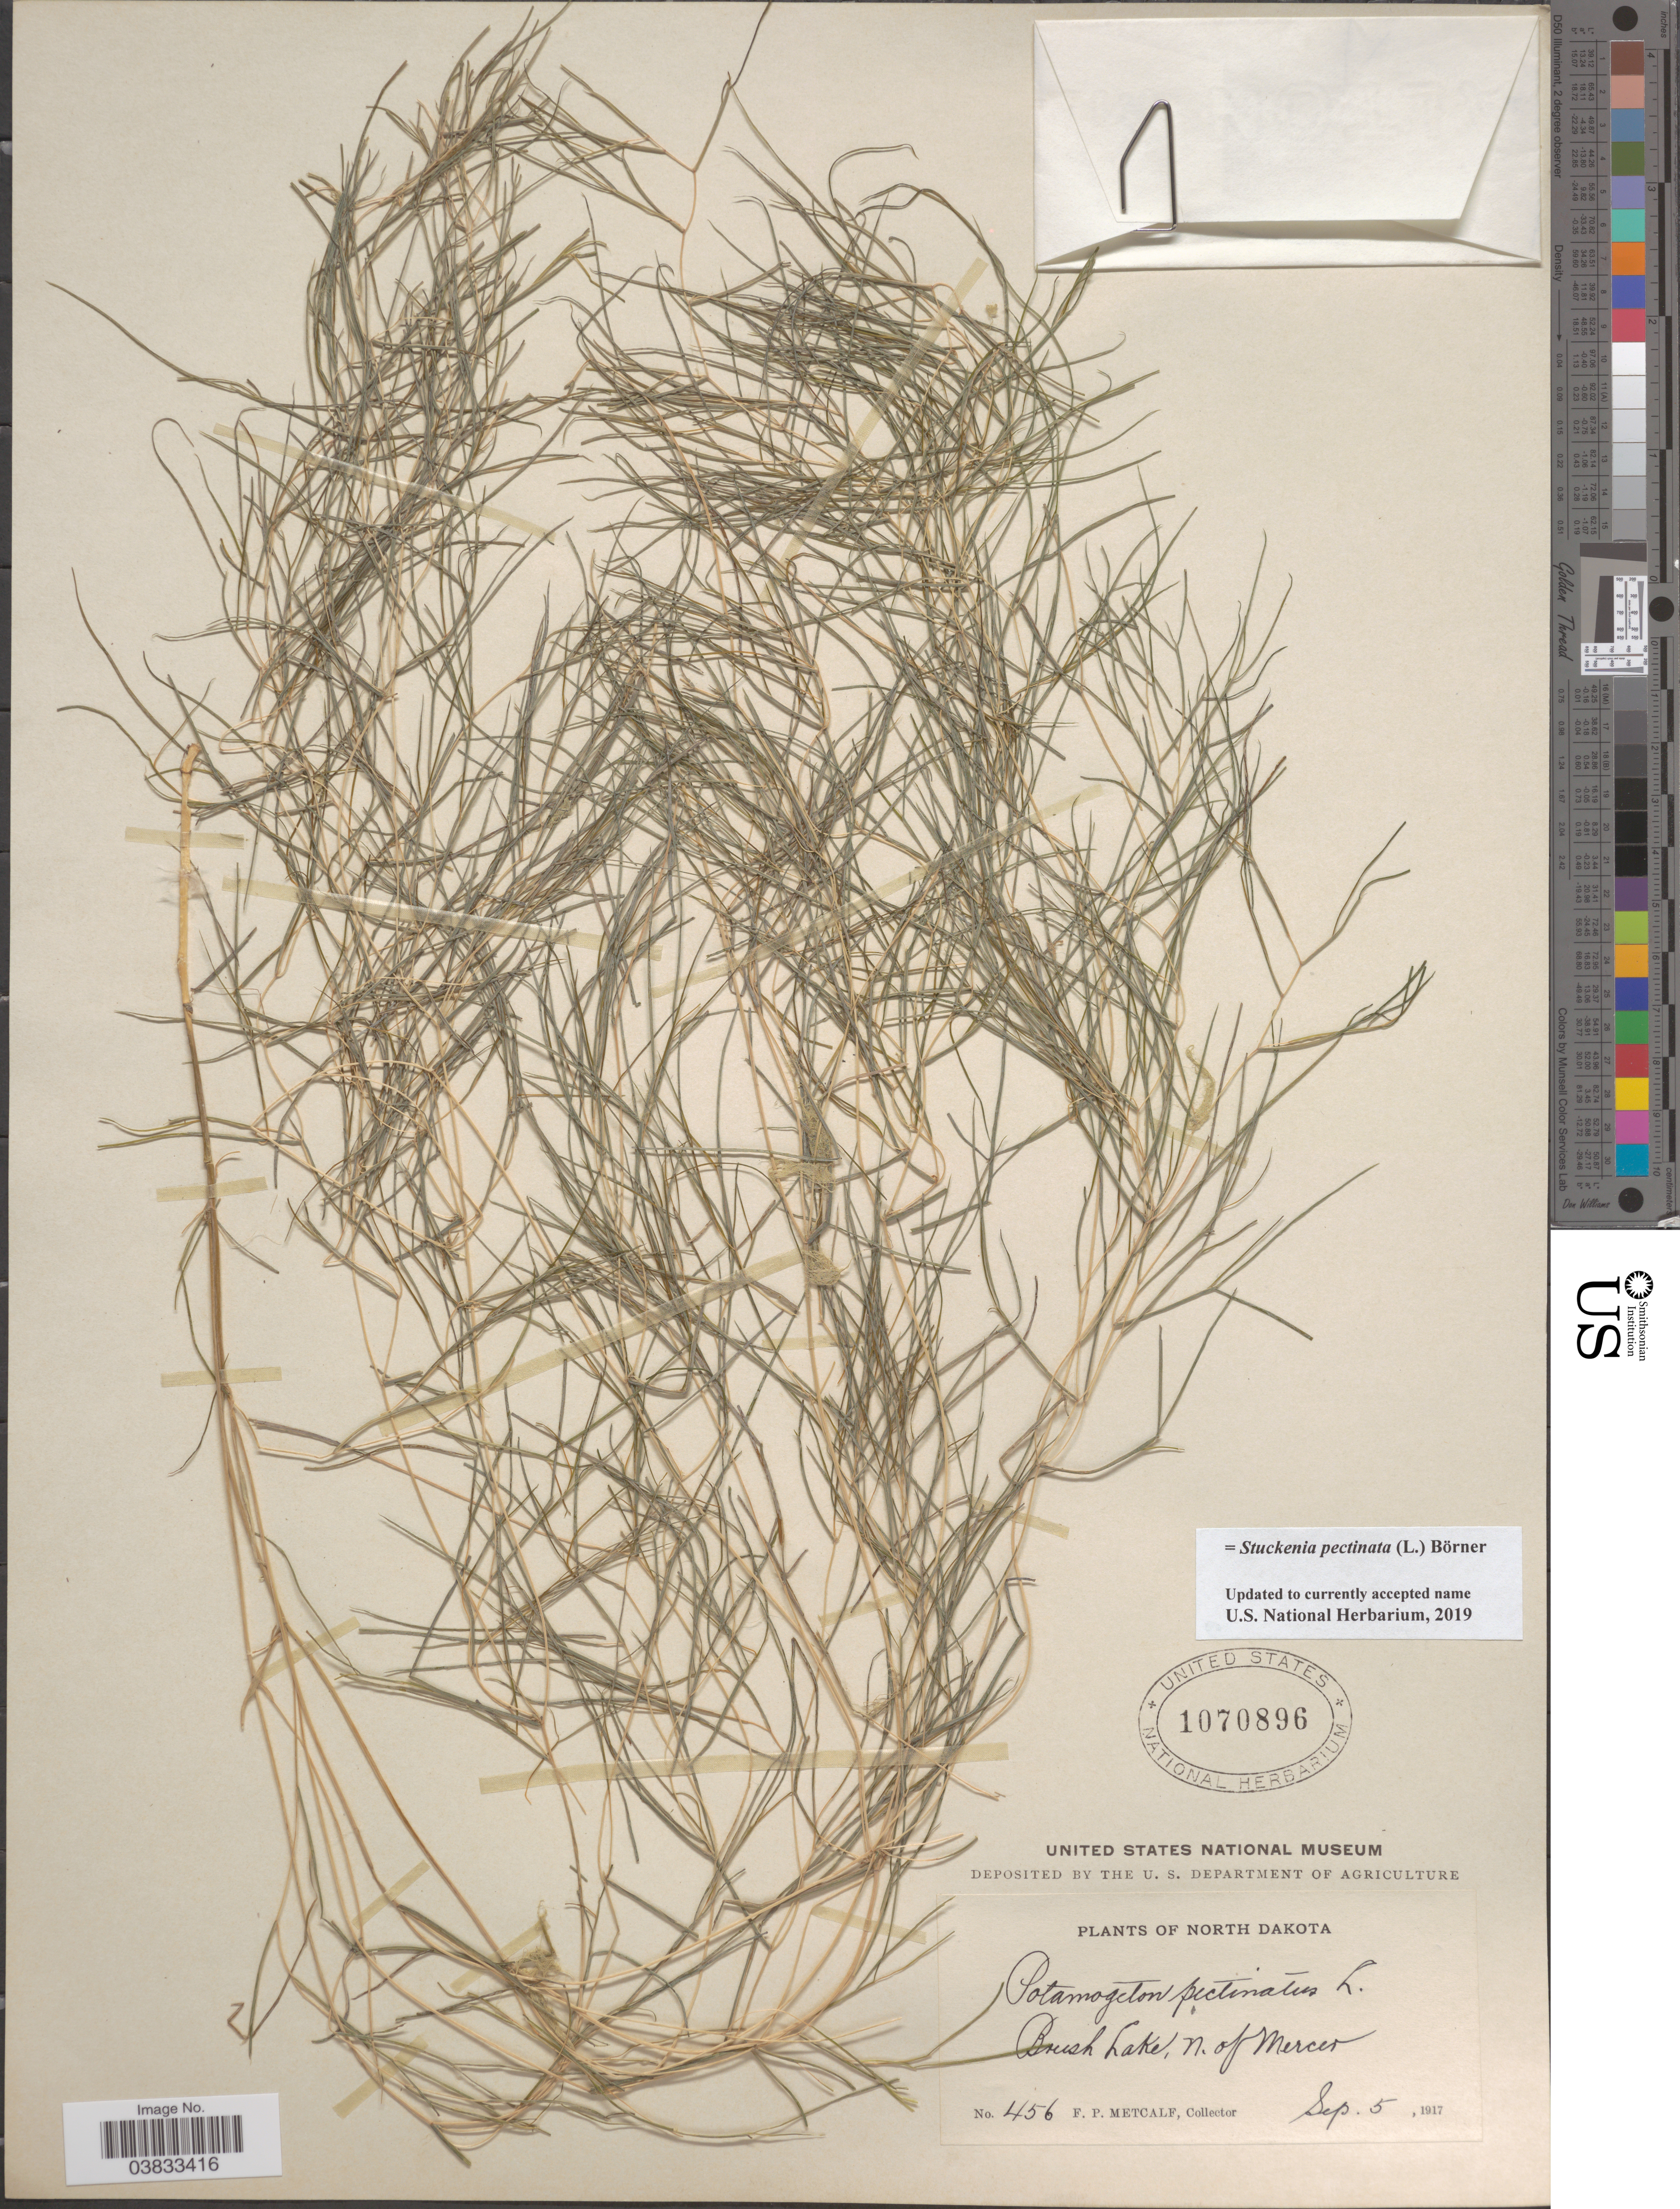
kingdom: Plantae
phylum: Tracheophyta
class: Liliopsida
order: Alismatales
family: Potamogetonaceae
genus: Stuckenia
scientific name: Stuckenia pectinata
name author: (L.) Börner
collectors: F. Metcalf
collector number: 456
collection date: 1917-09-05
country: United States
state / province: North Dakota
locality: Brush Lake, N. of Mercer.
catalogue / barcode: US 1070896